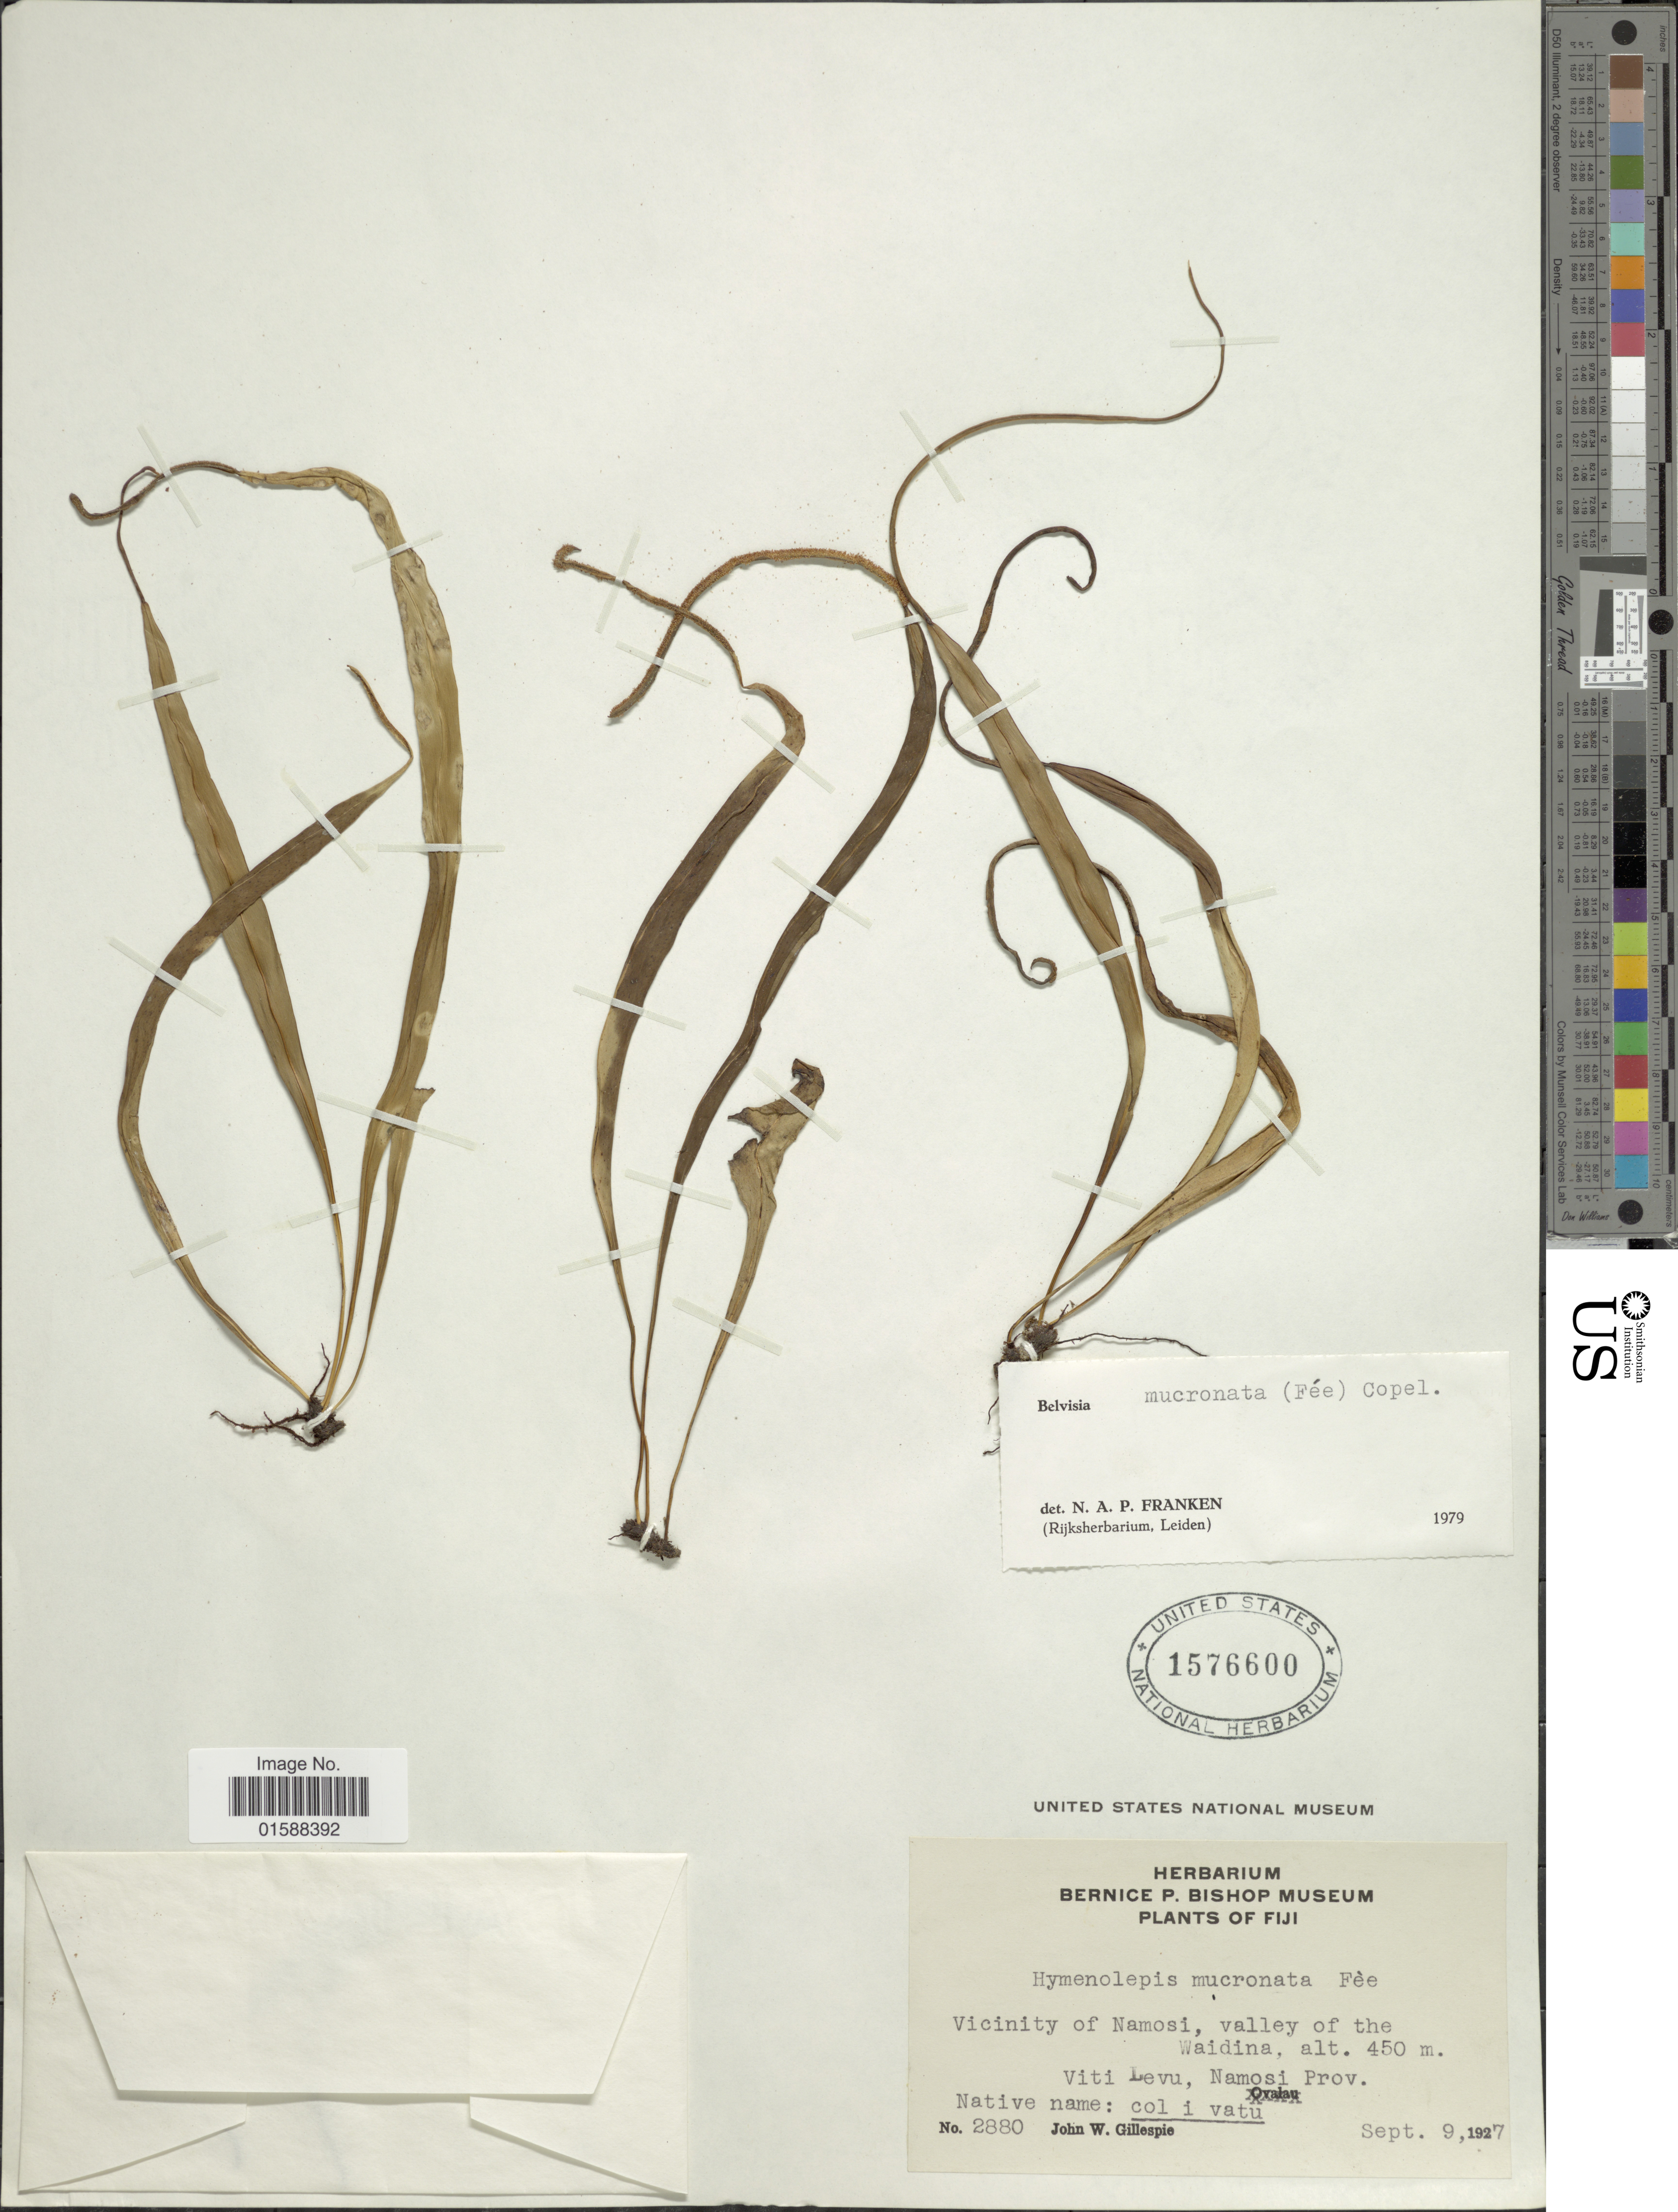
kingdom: Plantae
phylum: Tracheophyta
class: Polypodiopsida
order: Polypodiales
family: Polypodiaceae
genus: Lepisorus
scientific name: Lepisorus mucronatus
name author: (Fée) Li S. Wang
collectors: J. W. Gillespie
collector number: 2880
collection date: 1927-09-09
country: Fiji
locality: Vicinity of Namosi, valley of the Waidina. Viti Levu, Namosi Prov.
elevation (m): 450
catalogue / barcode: US 1576600